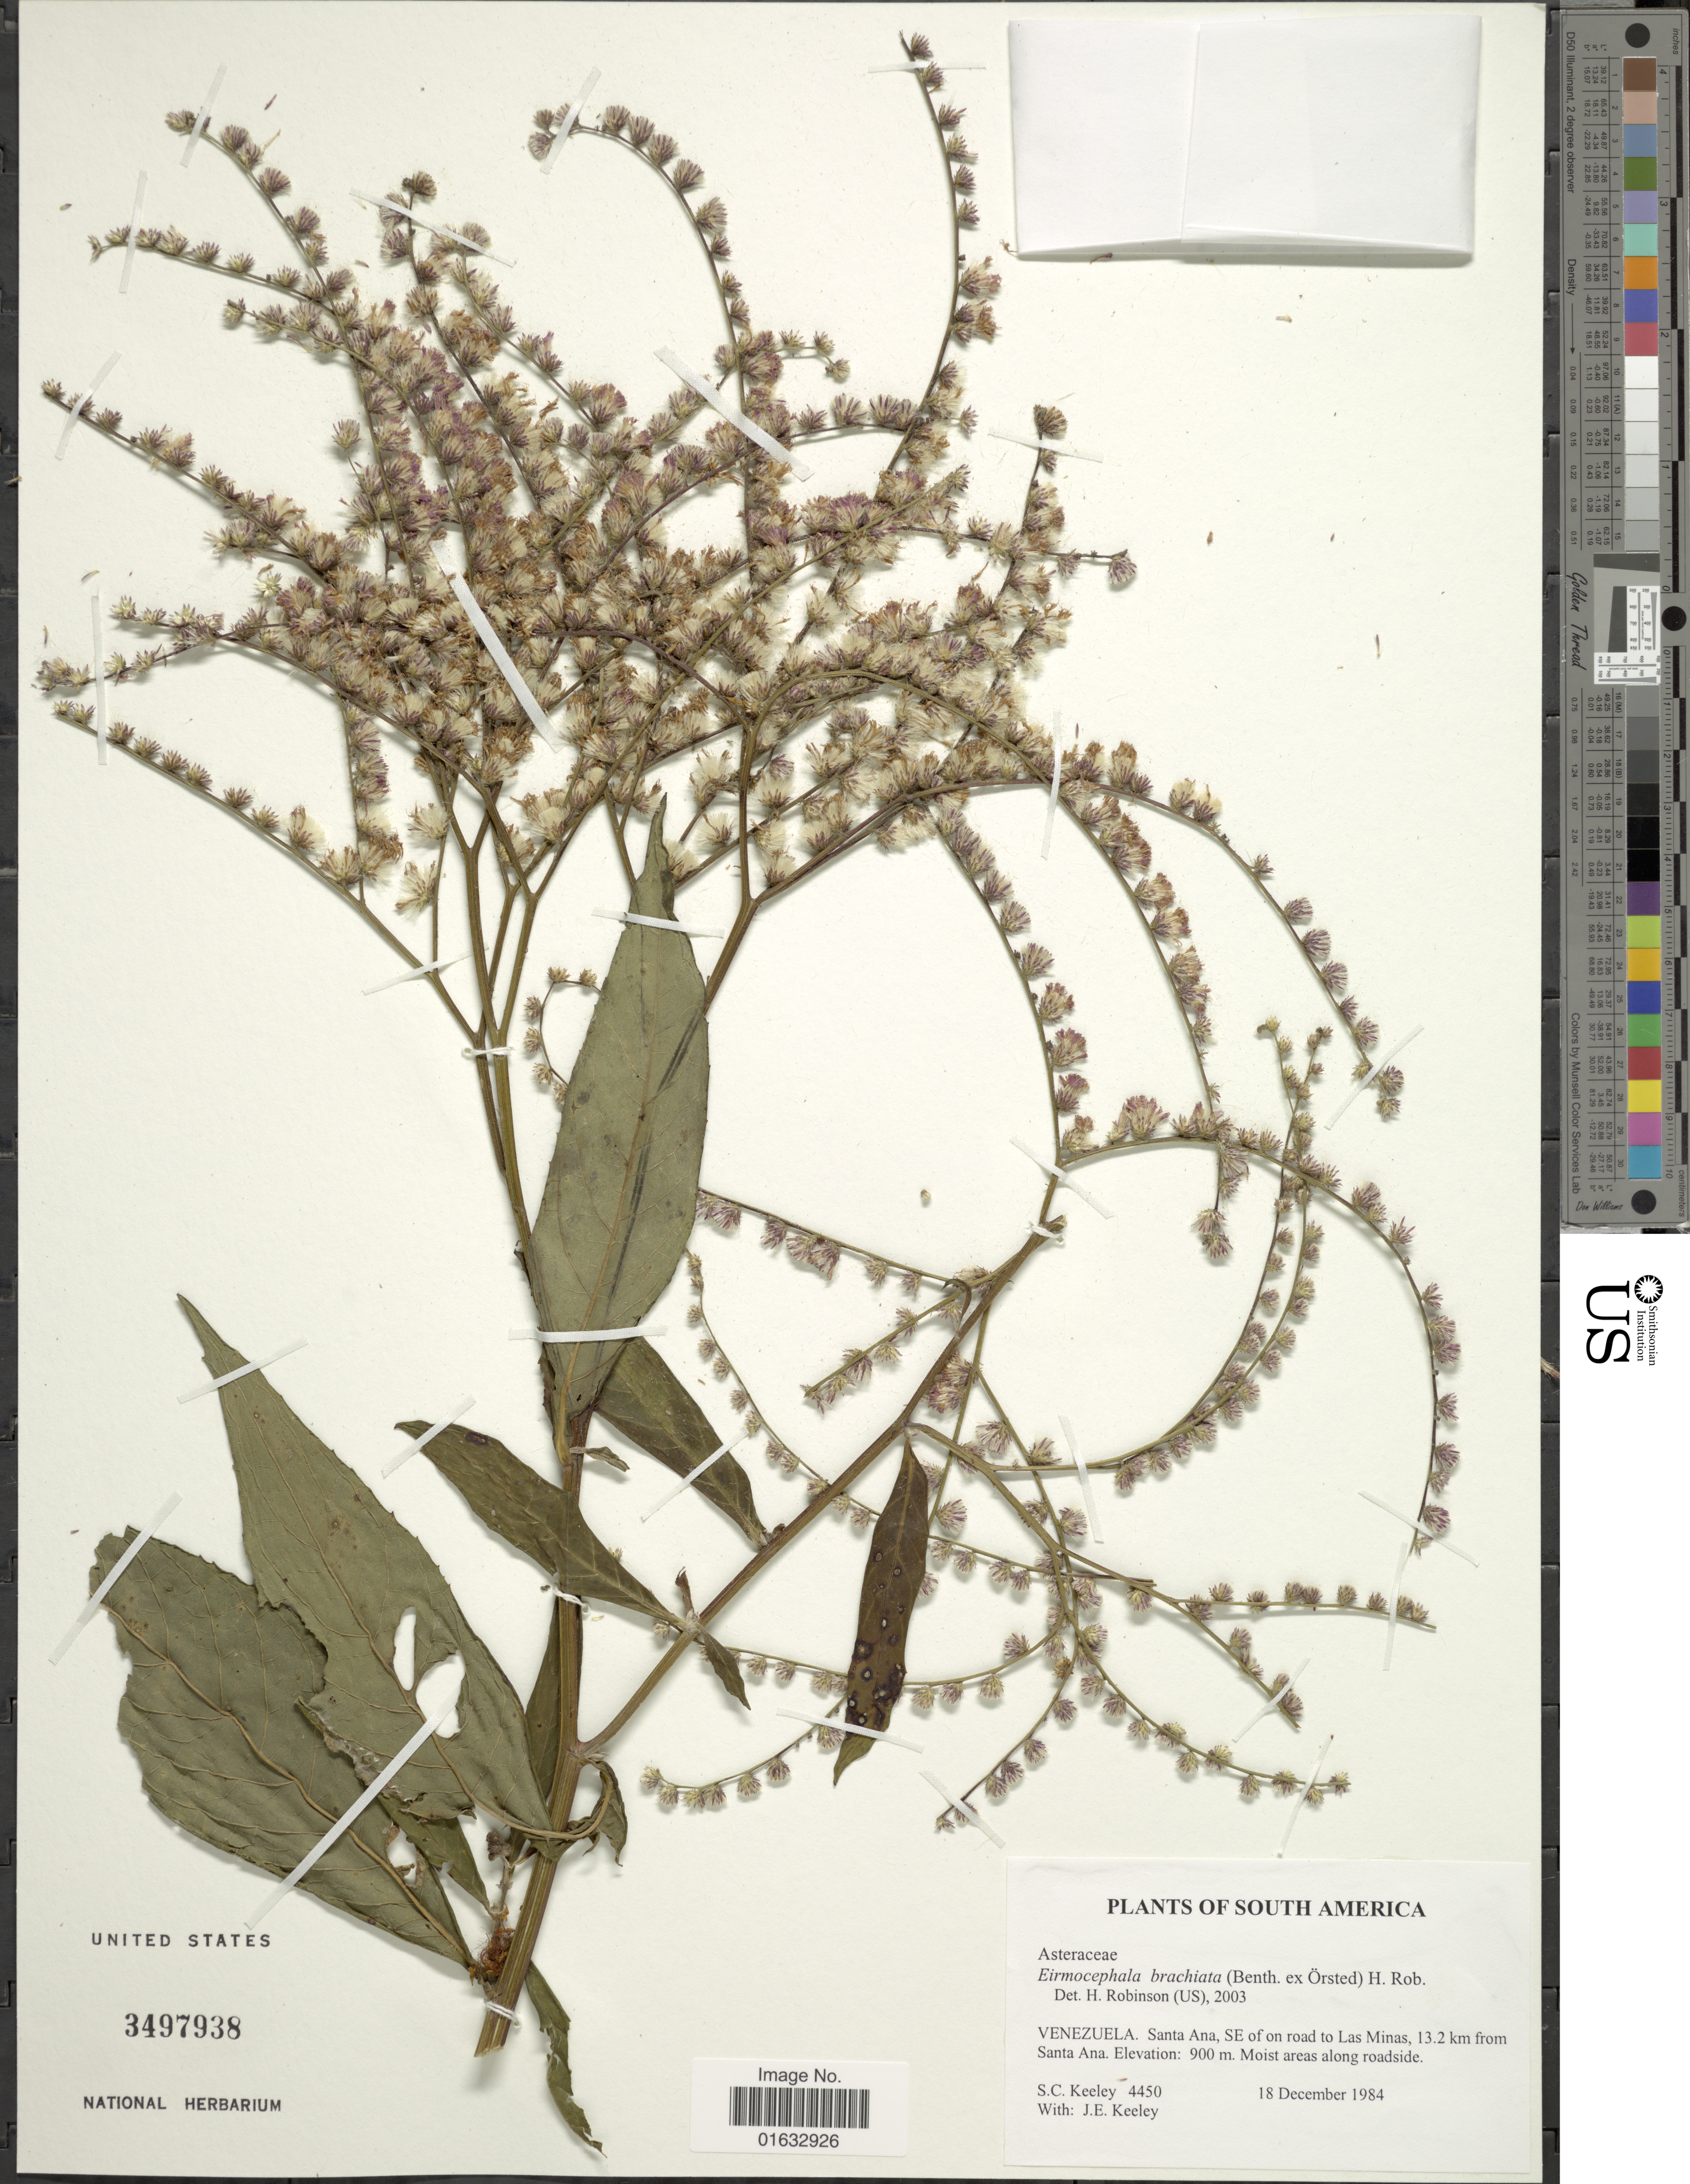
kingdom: Plantae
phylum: Tracheophyta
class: Magnoliopsida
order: Asterales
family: Asteraceae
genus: Eirmocephala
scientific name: Eirmocephala brachiata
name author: (Benth.) H. Rob.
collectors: S. C. Keeley & J. E. Keeley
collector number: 4450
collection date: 1984-12-18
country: Venezuela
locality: Santa Ana, SE of on road to Las Minas, 13.6 km from Santa Ana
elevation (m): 900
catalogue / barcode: US 3497938